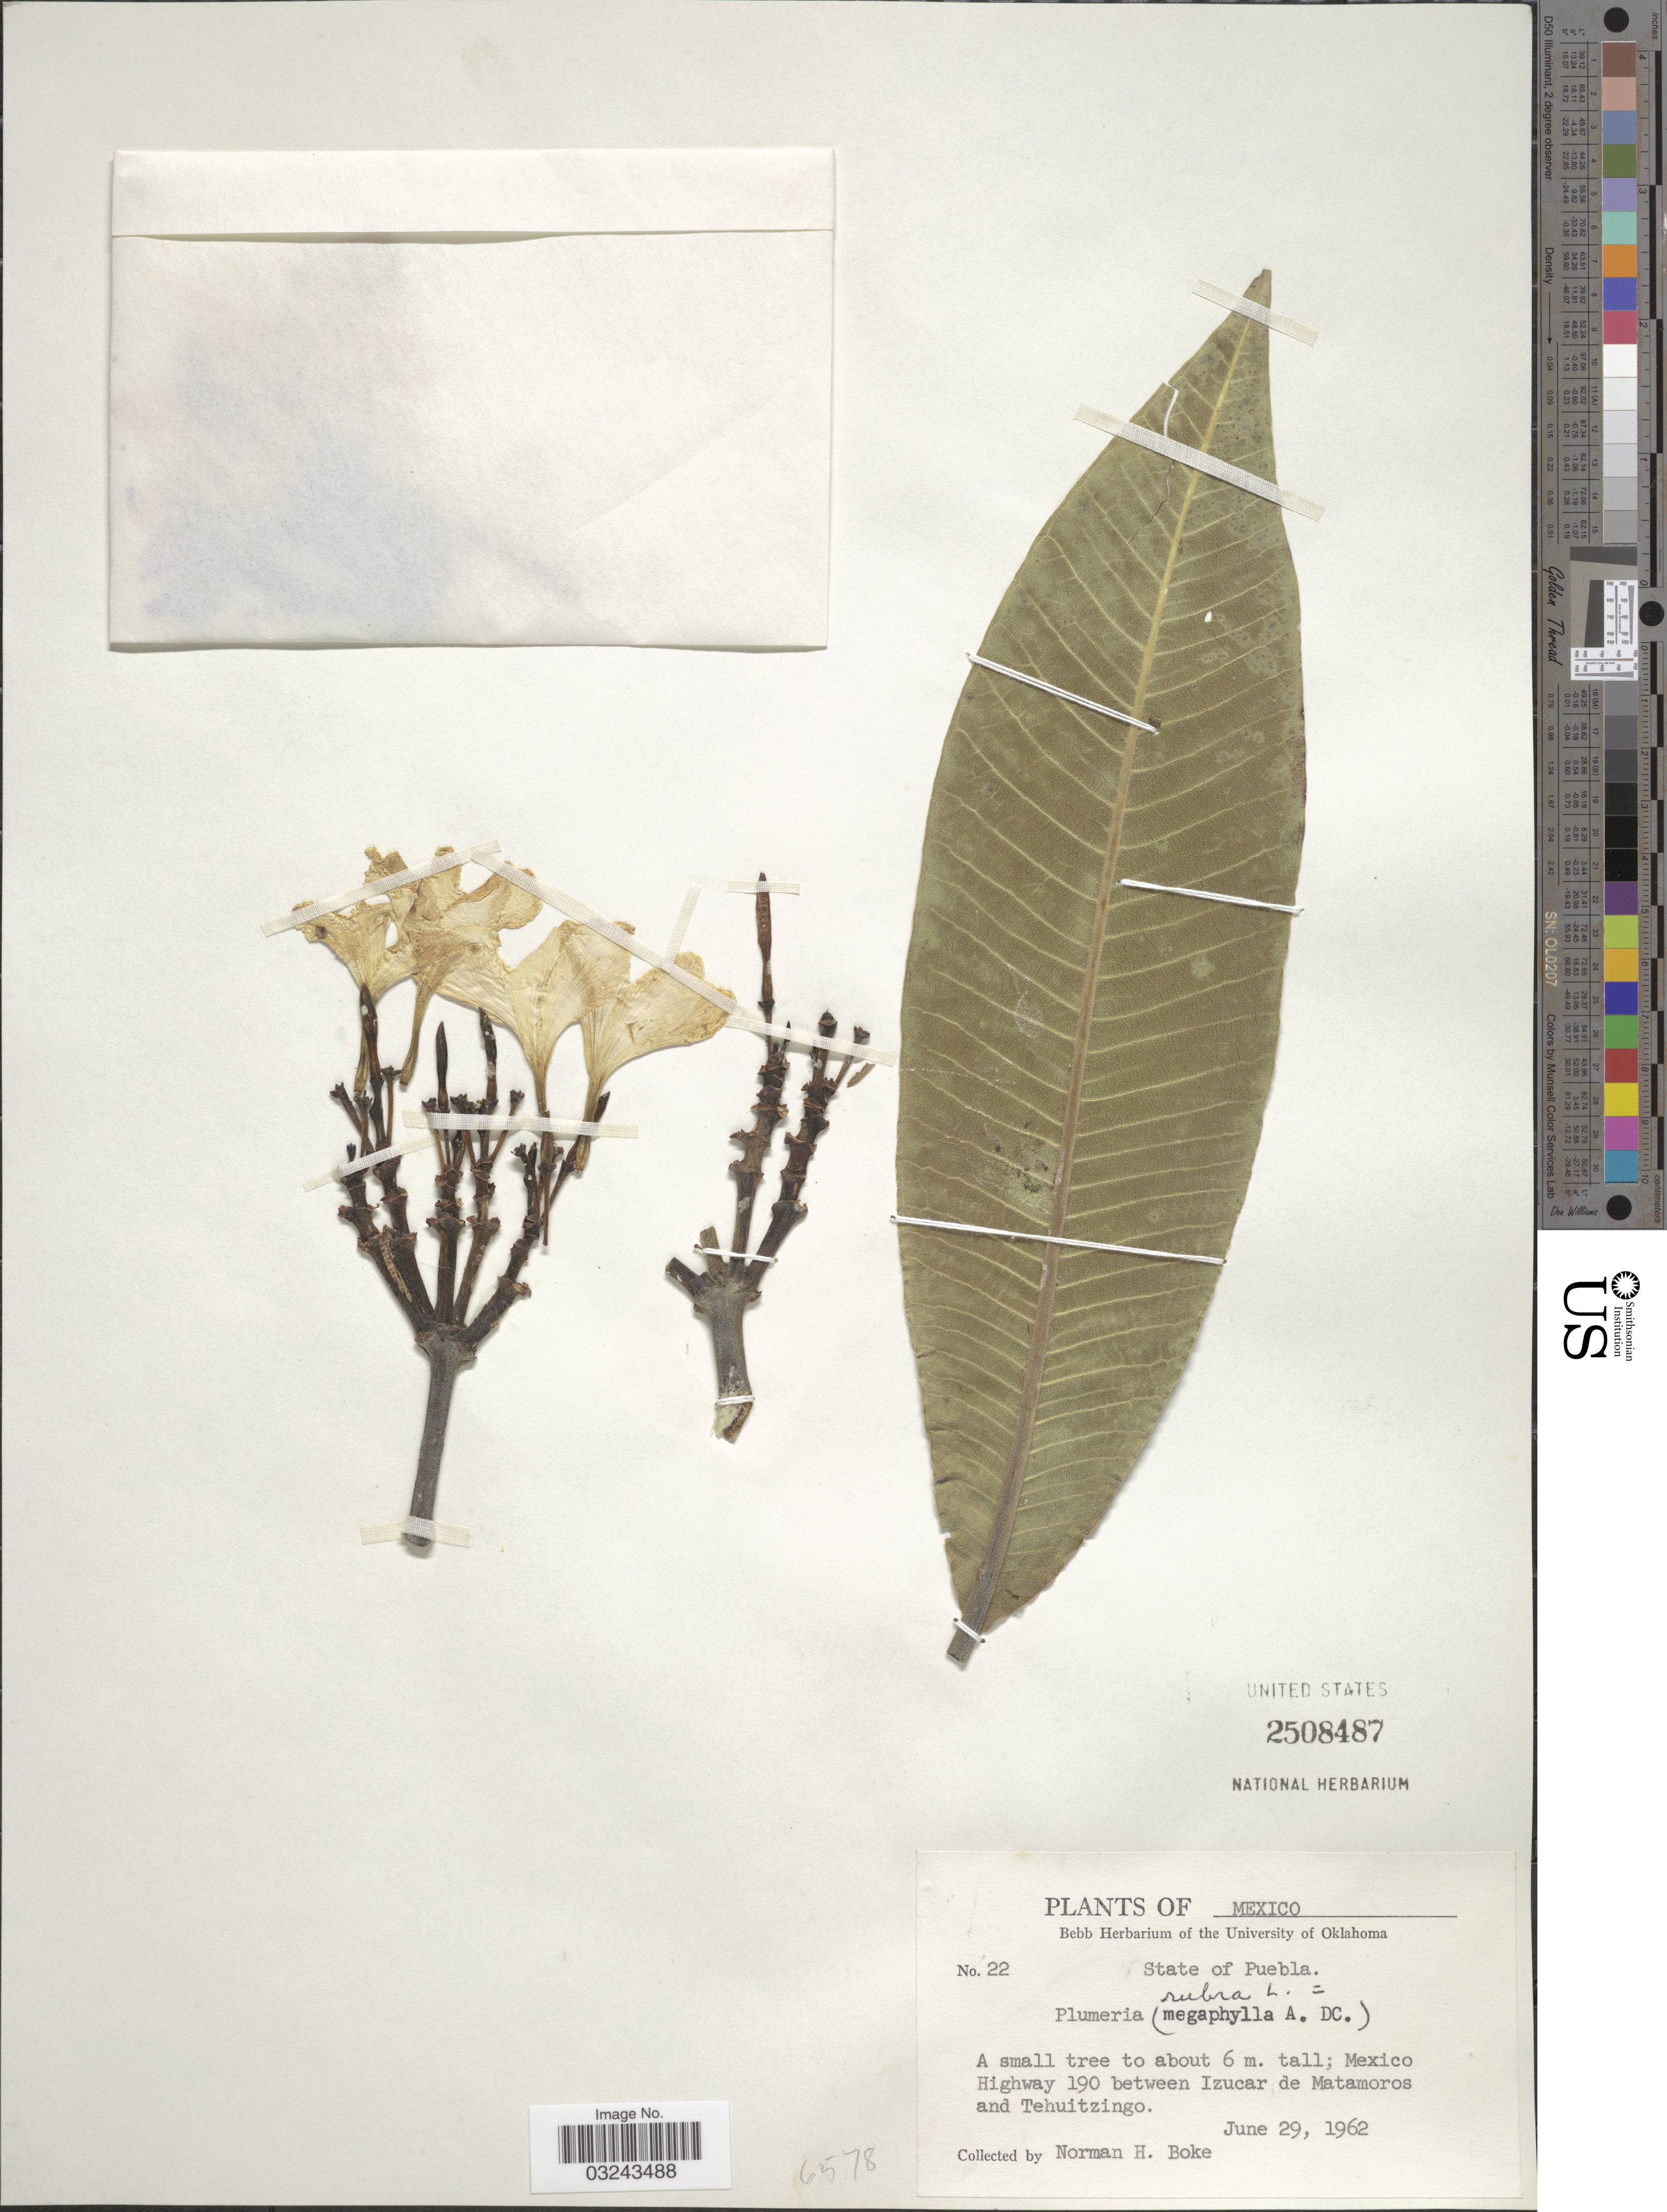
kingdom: Plantae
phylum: Tracheophyta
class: Magnoliopsida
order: Gentianales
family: Apocynaceae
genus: Plumeria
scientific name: Plumeria rubra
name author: L.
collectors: N. Boke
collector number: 22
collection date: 1962-06-29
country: Mexico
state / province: Puebla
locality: Mexico Highway 190 between Izucar de Matamoros and Tehuitzingo.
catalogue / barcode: US 2508487